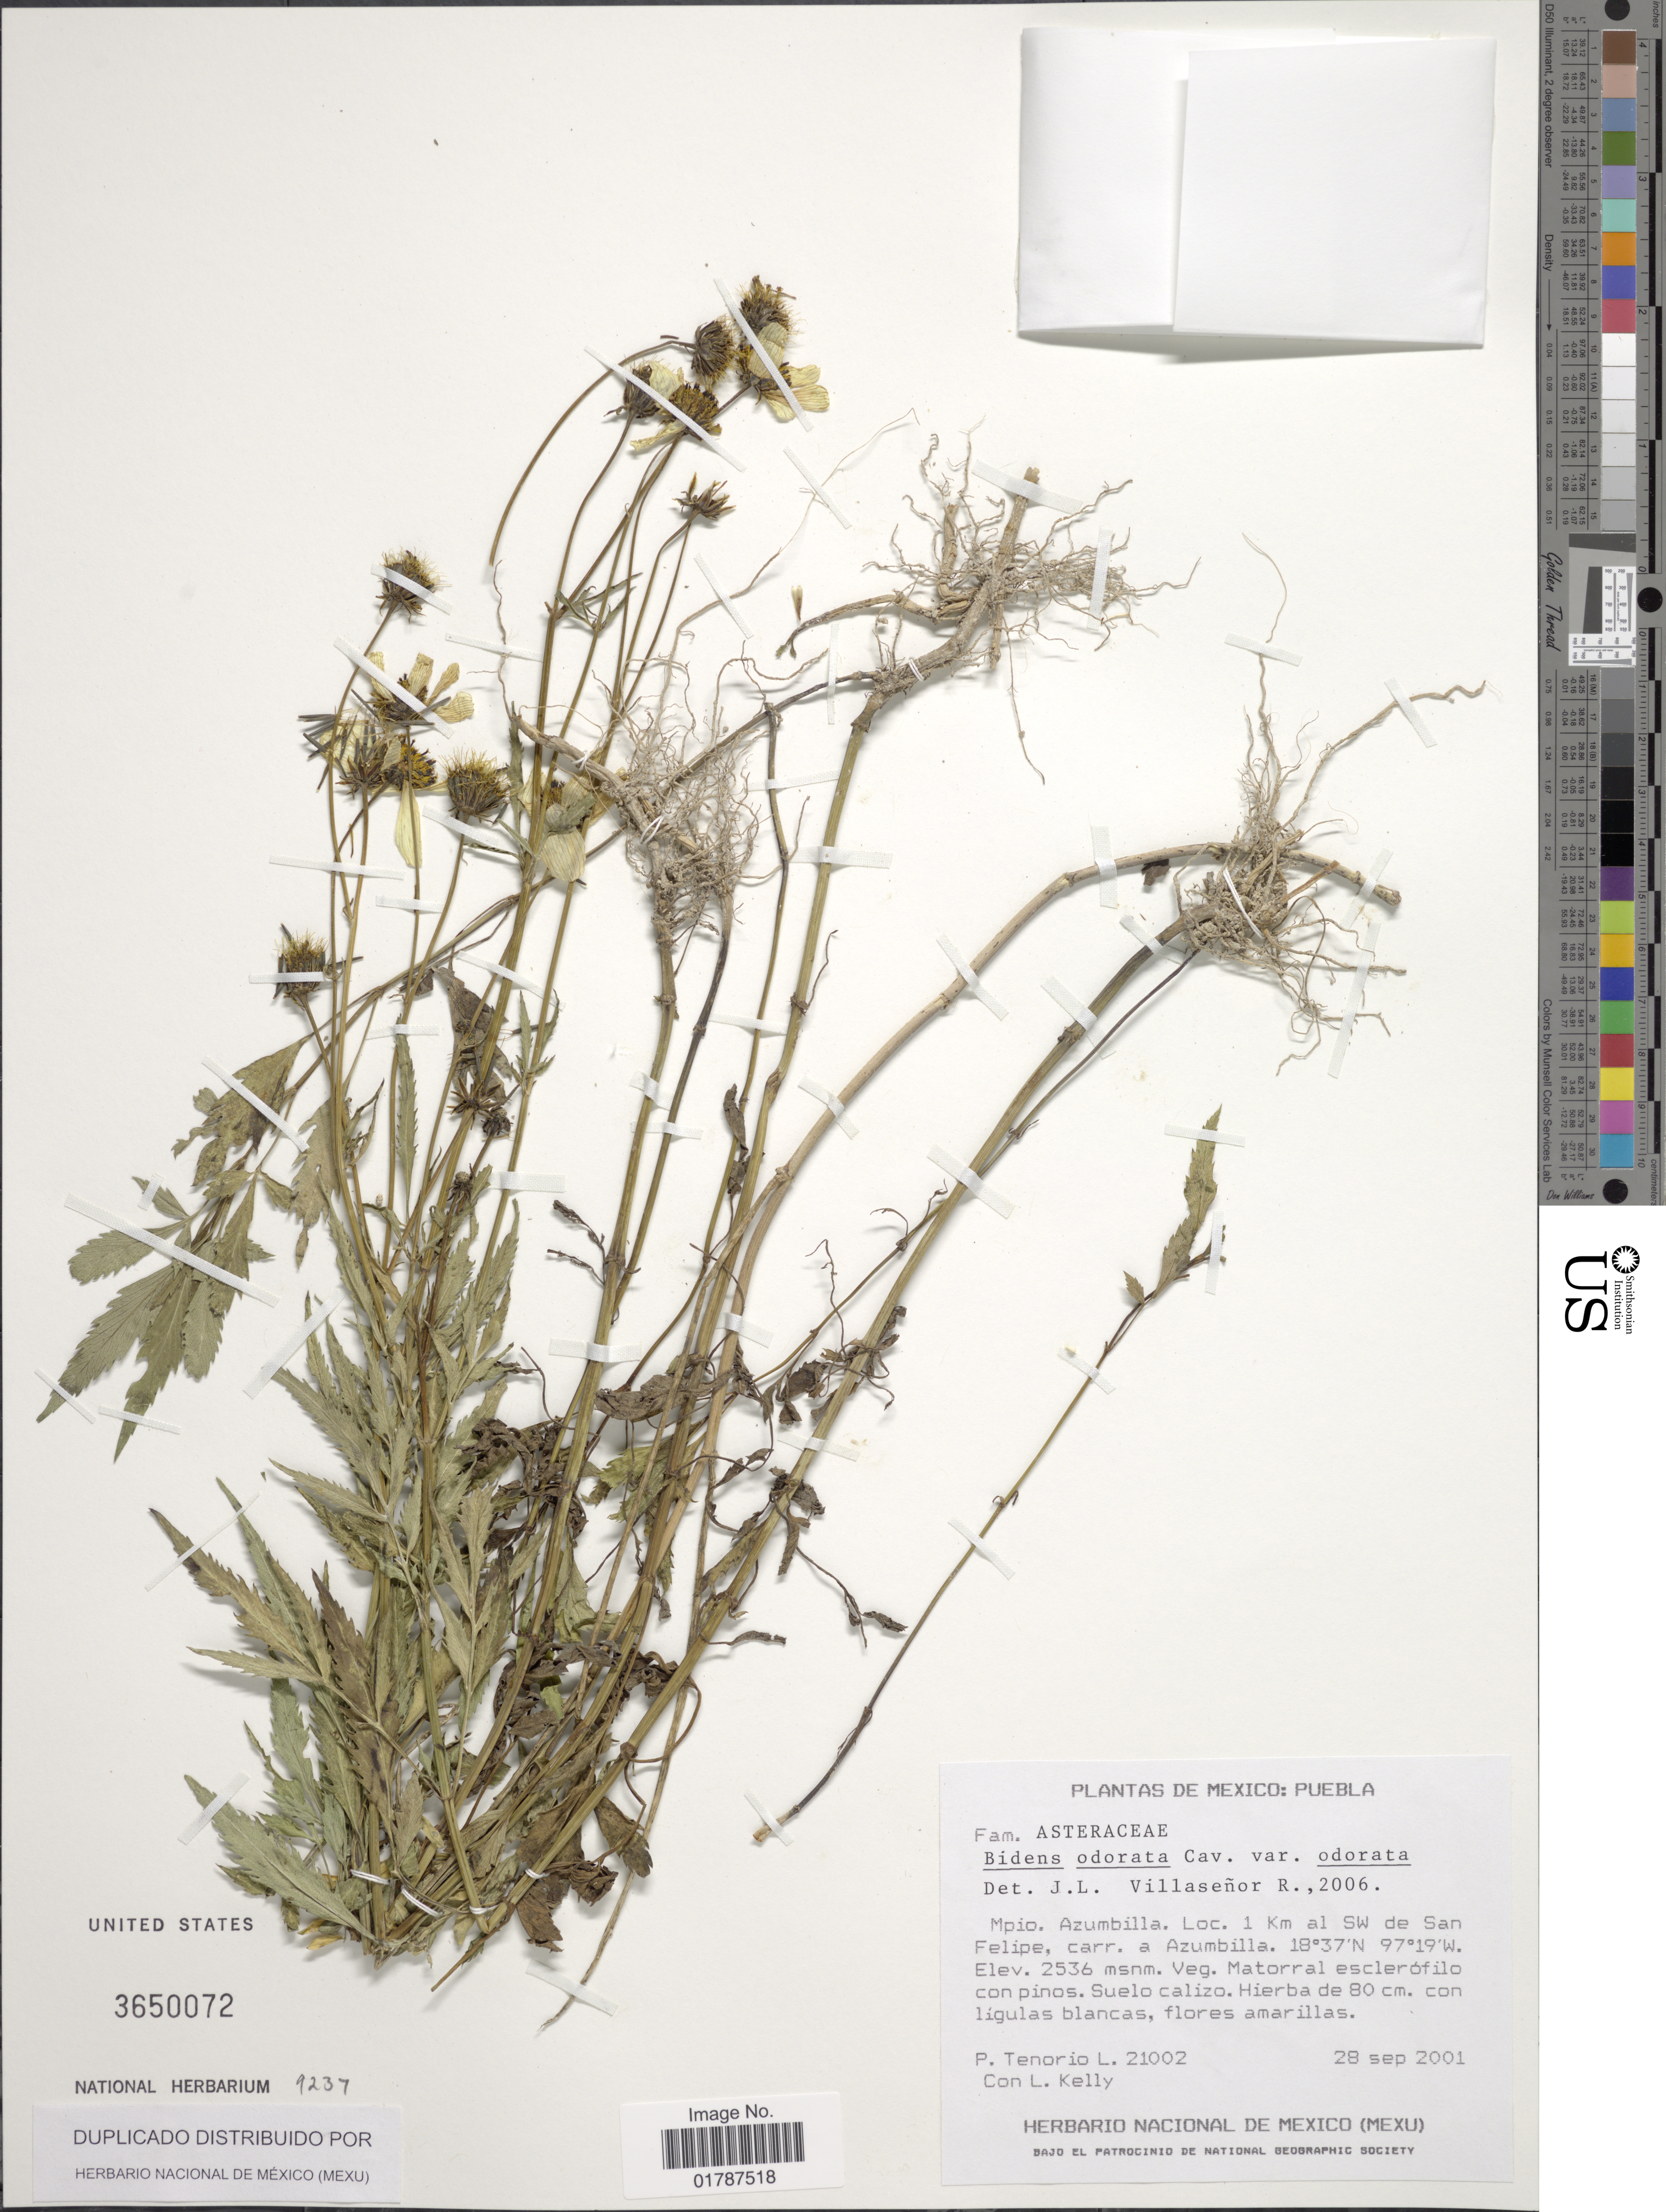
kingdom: Plantae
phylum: Tracheophyta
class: Magnoliopsida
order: Asterales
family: Asteraceae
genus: Bidens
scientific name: Bidens odorata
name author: Cav.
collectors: P. Tenorio L. & L. Kelly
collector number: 21002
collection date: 2001-09-28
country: Mexico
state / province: Puebla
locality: Mpio. Azumbilla, 1 Km al SW de San Felipe, carr. a Azumbilla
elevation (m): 2536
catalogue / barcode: US 3650072